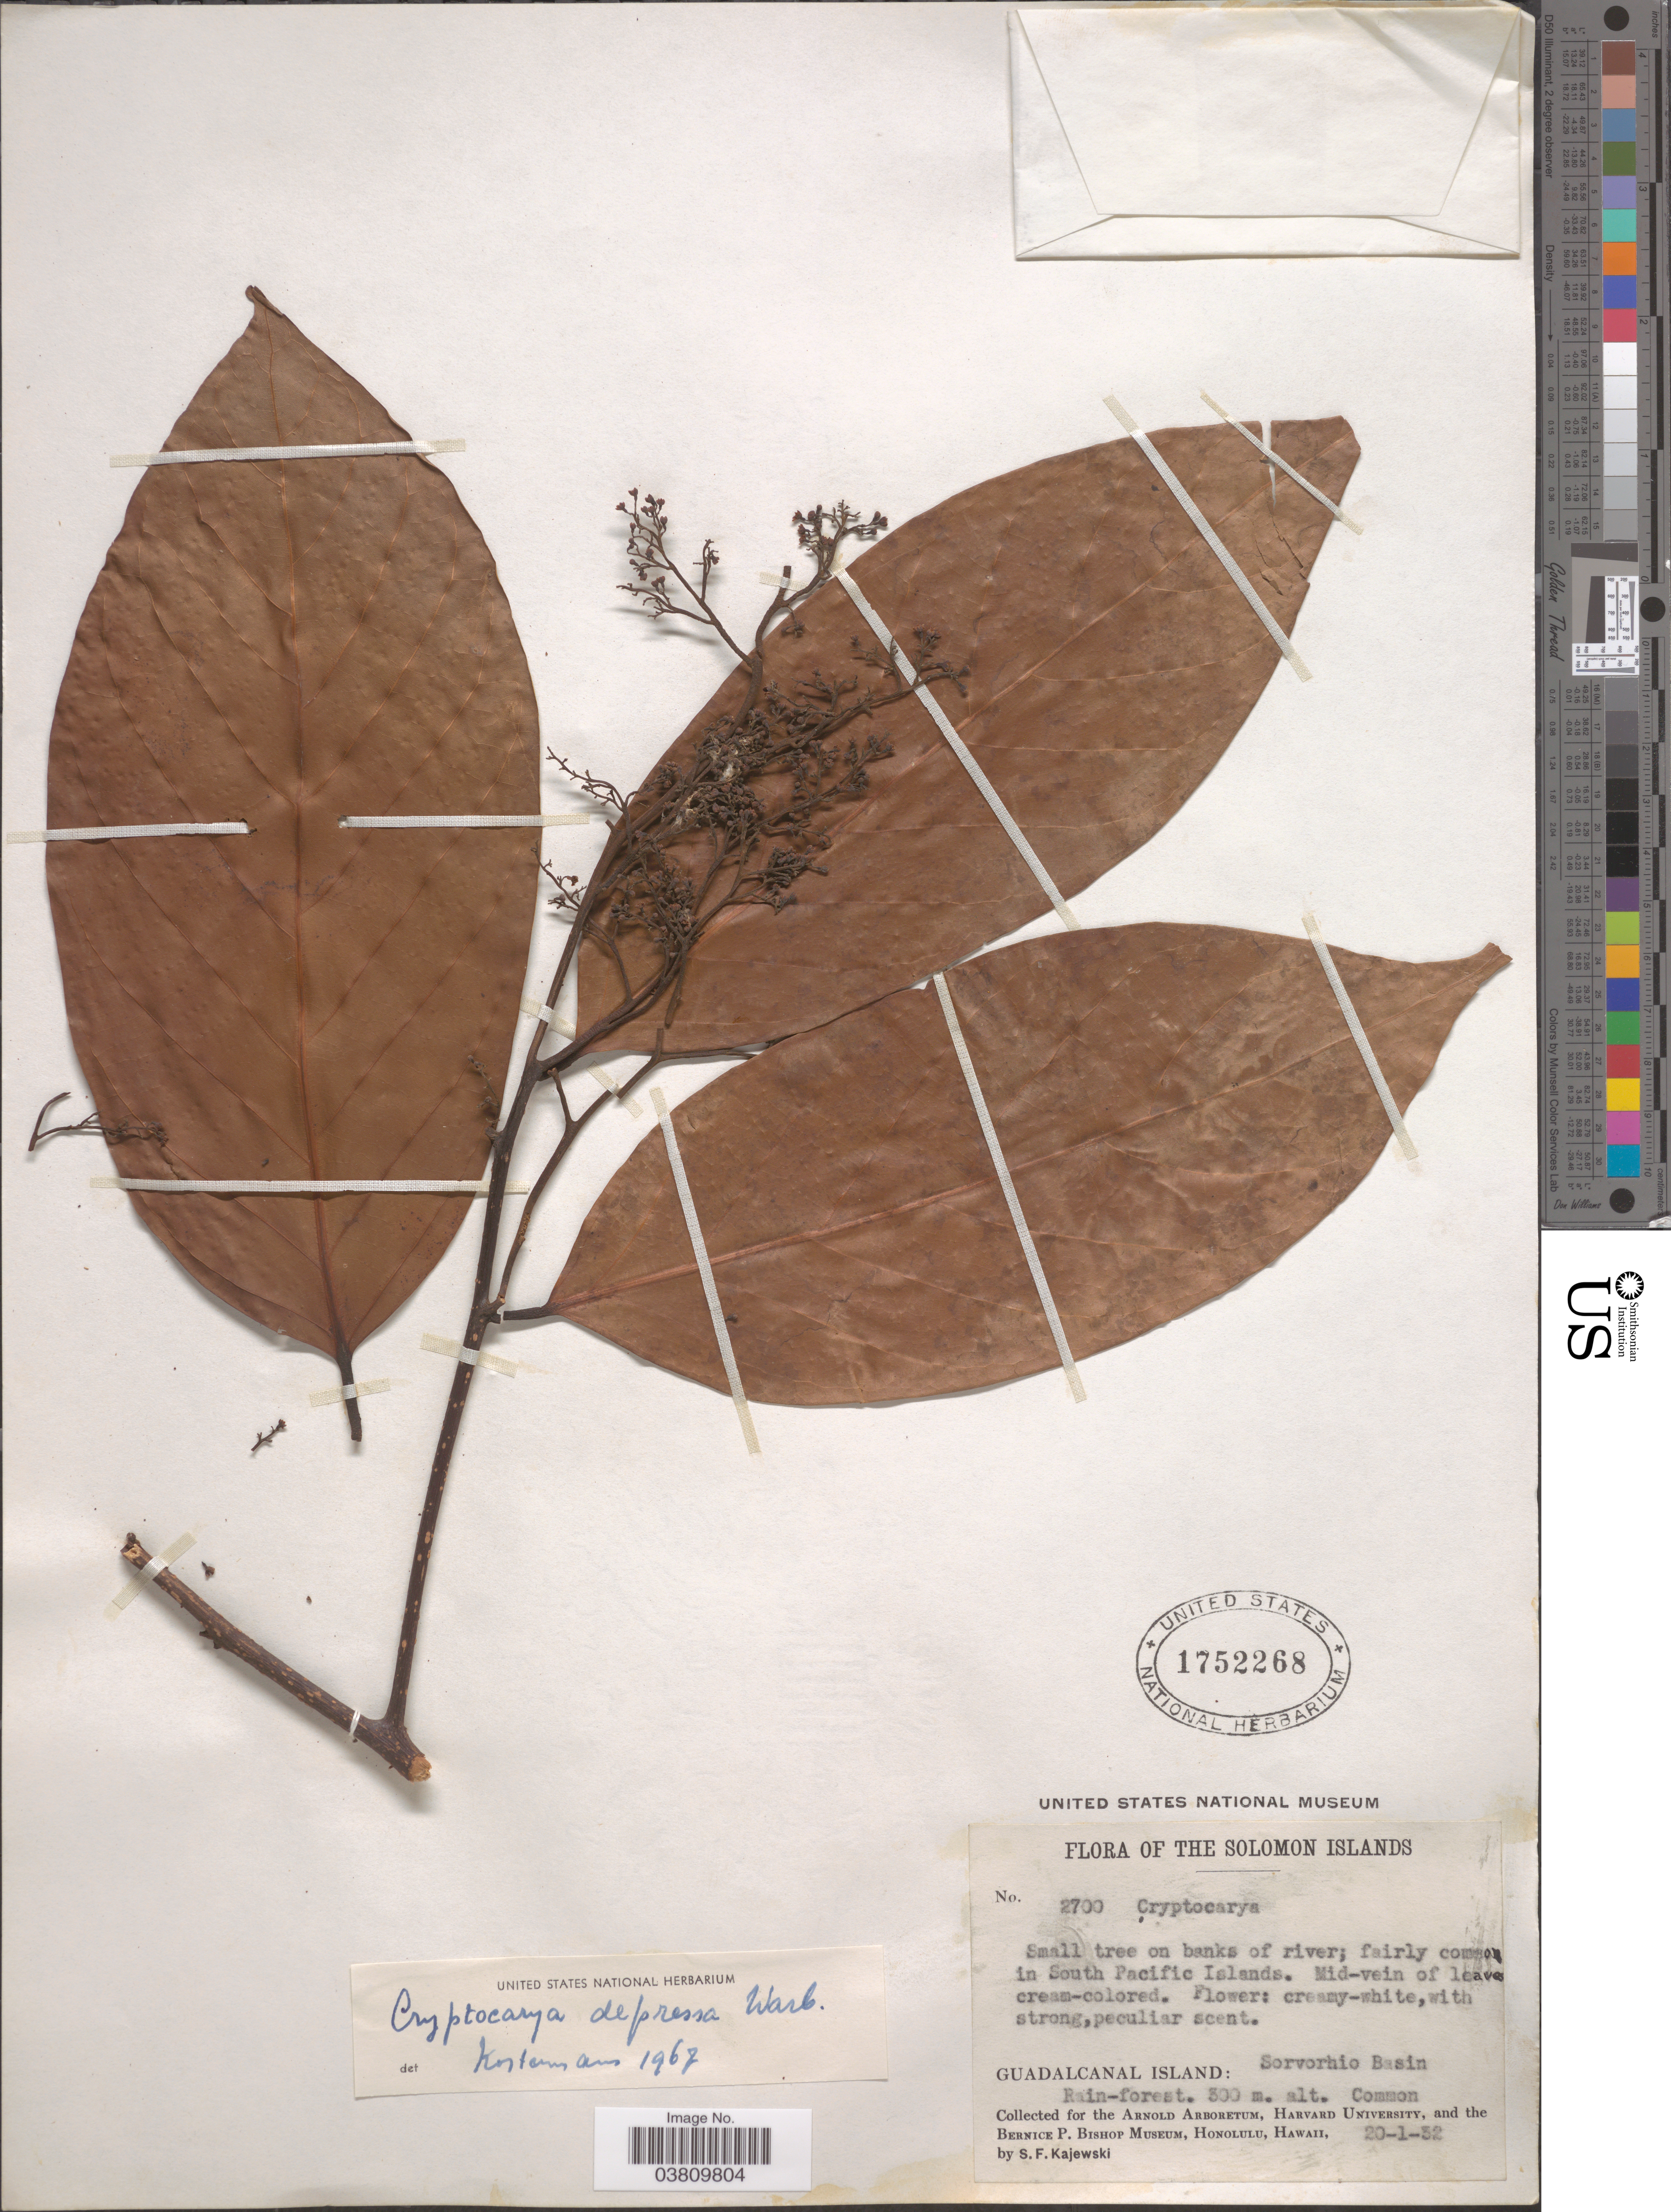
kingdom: Plantae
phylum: Tracheophyta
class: Magnoliopsida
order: Laurales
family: Lauraceae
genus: Cryptocarya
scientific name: Cryptocarya depressa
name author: Warb.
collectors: S. Kajewski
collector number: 2700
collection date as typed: Transcribed d/m/y: 20/1/32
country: Solomon Islands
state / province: Solomon Islands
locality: Solomon Islands. Guadalcanal Island: Sorvorhio Basin.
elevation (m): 300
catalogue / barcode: US 1752268